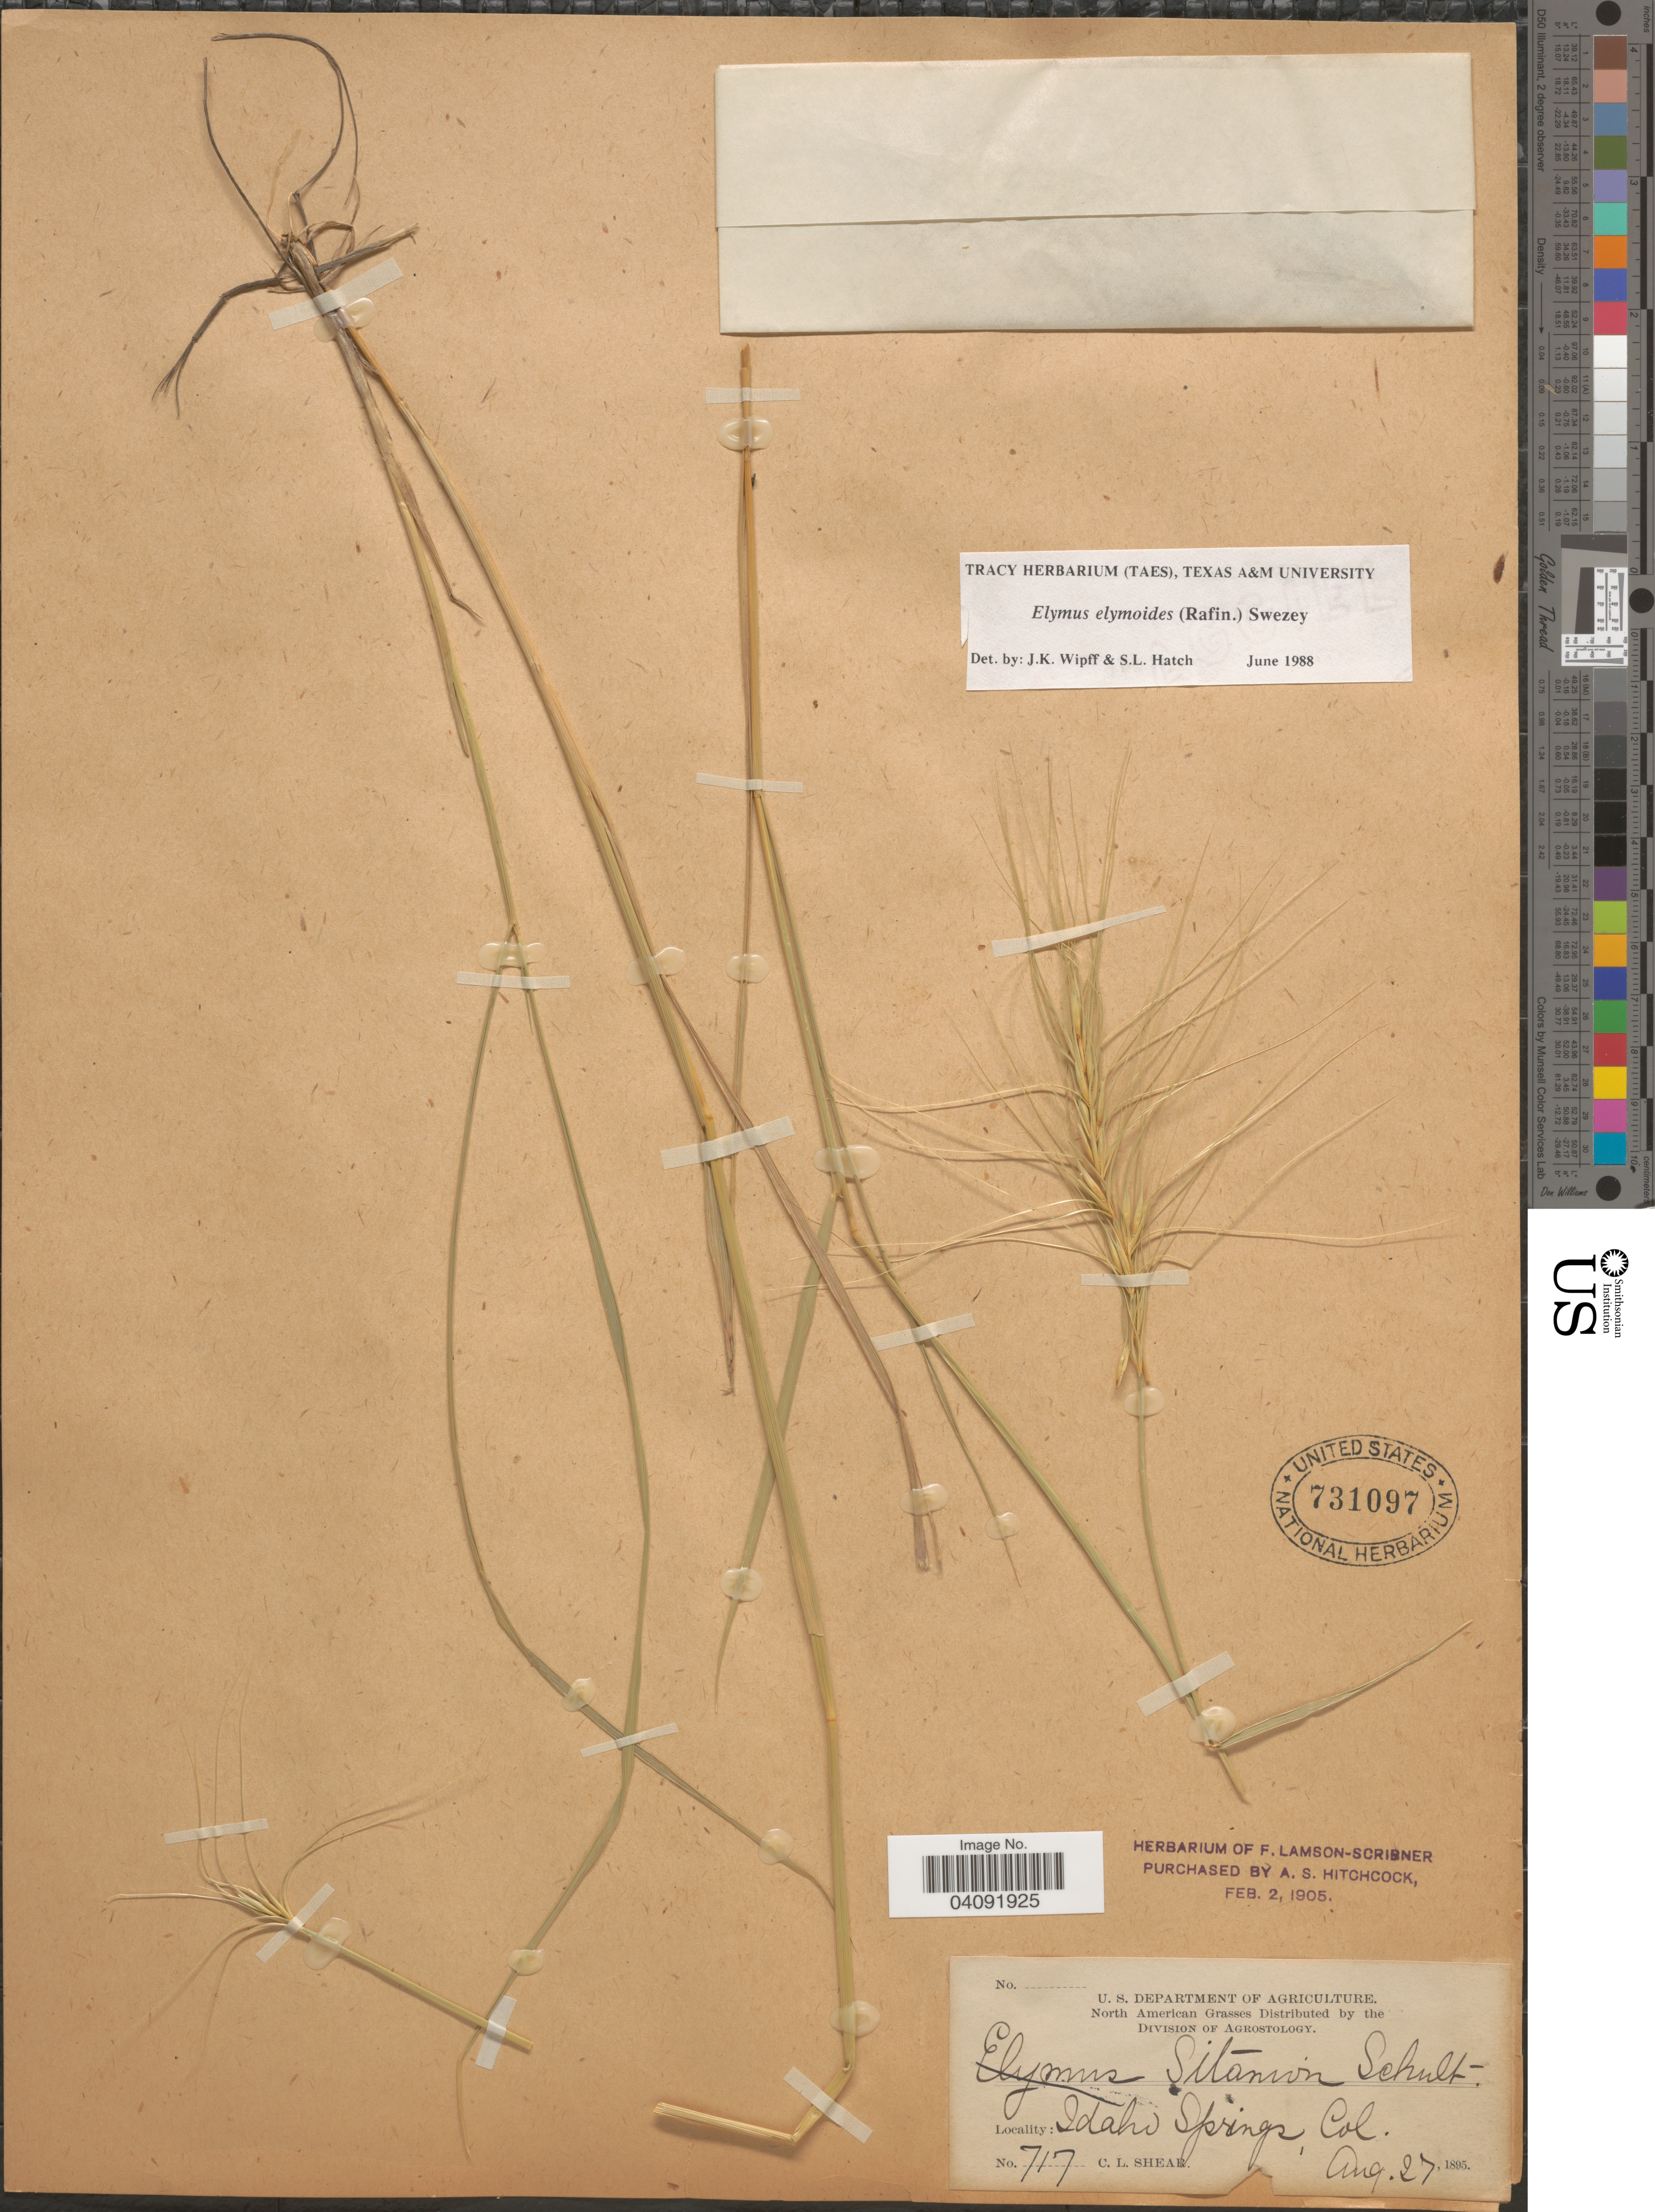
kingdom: Plantae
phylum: Tracheophyta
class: Liliopsida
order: Poales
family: Poaceae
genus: Elymus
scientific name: Elymus elymoides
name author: (Raf.) Swezey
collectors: C. L. Shear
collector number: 717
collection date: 1895-08-27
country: United States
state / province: Colorado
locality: Idaho Springs.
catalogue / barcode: US 731097